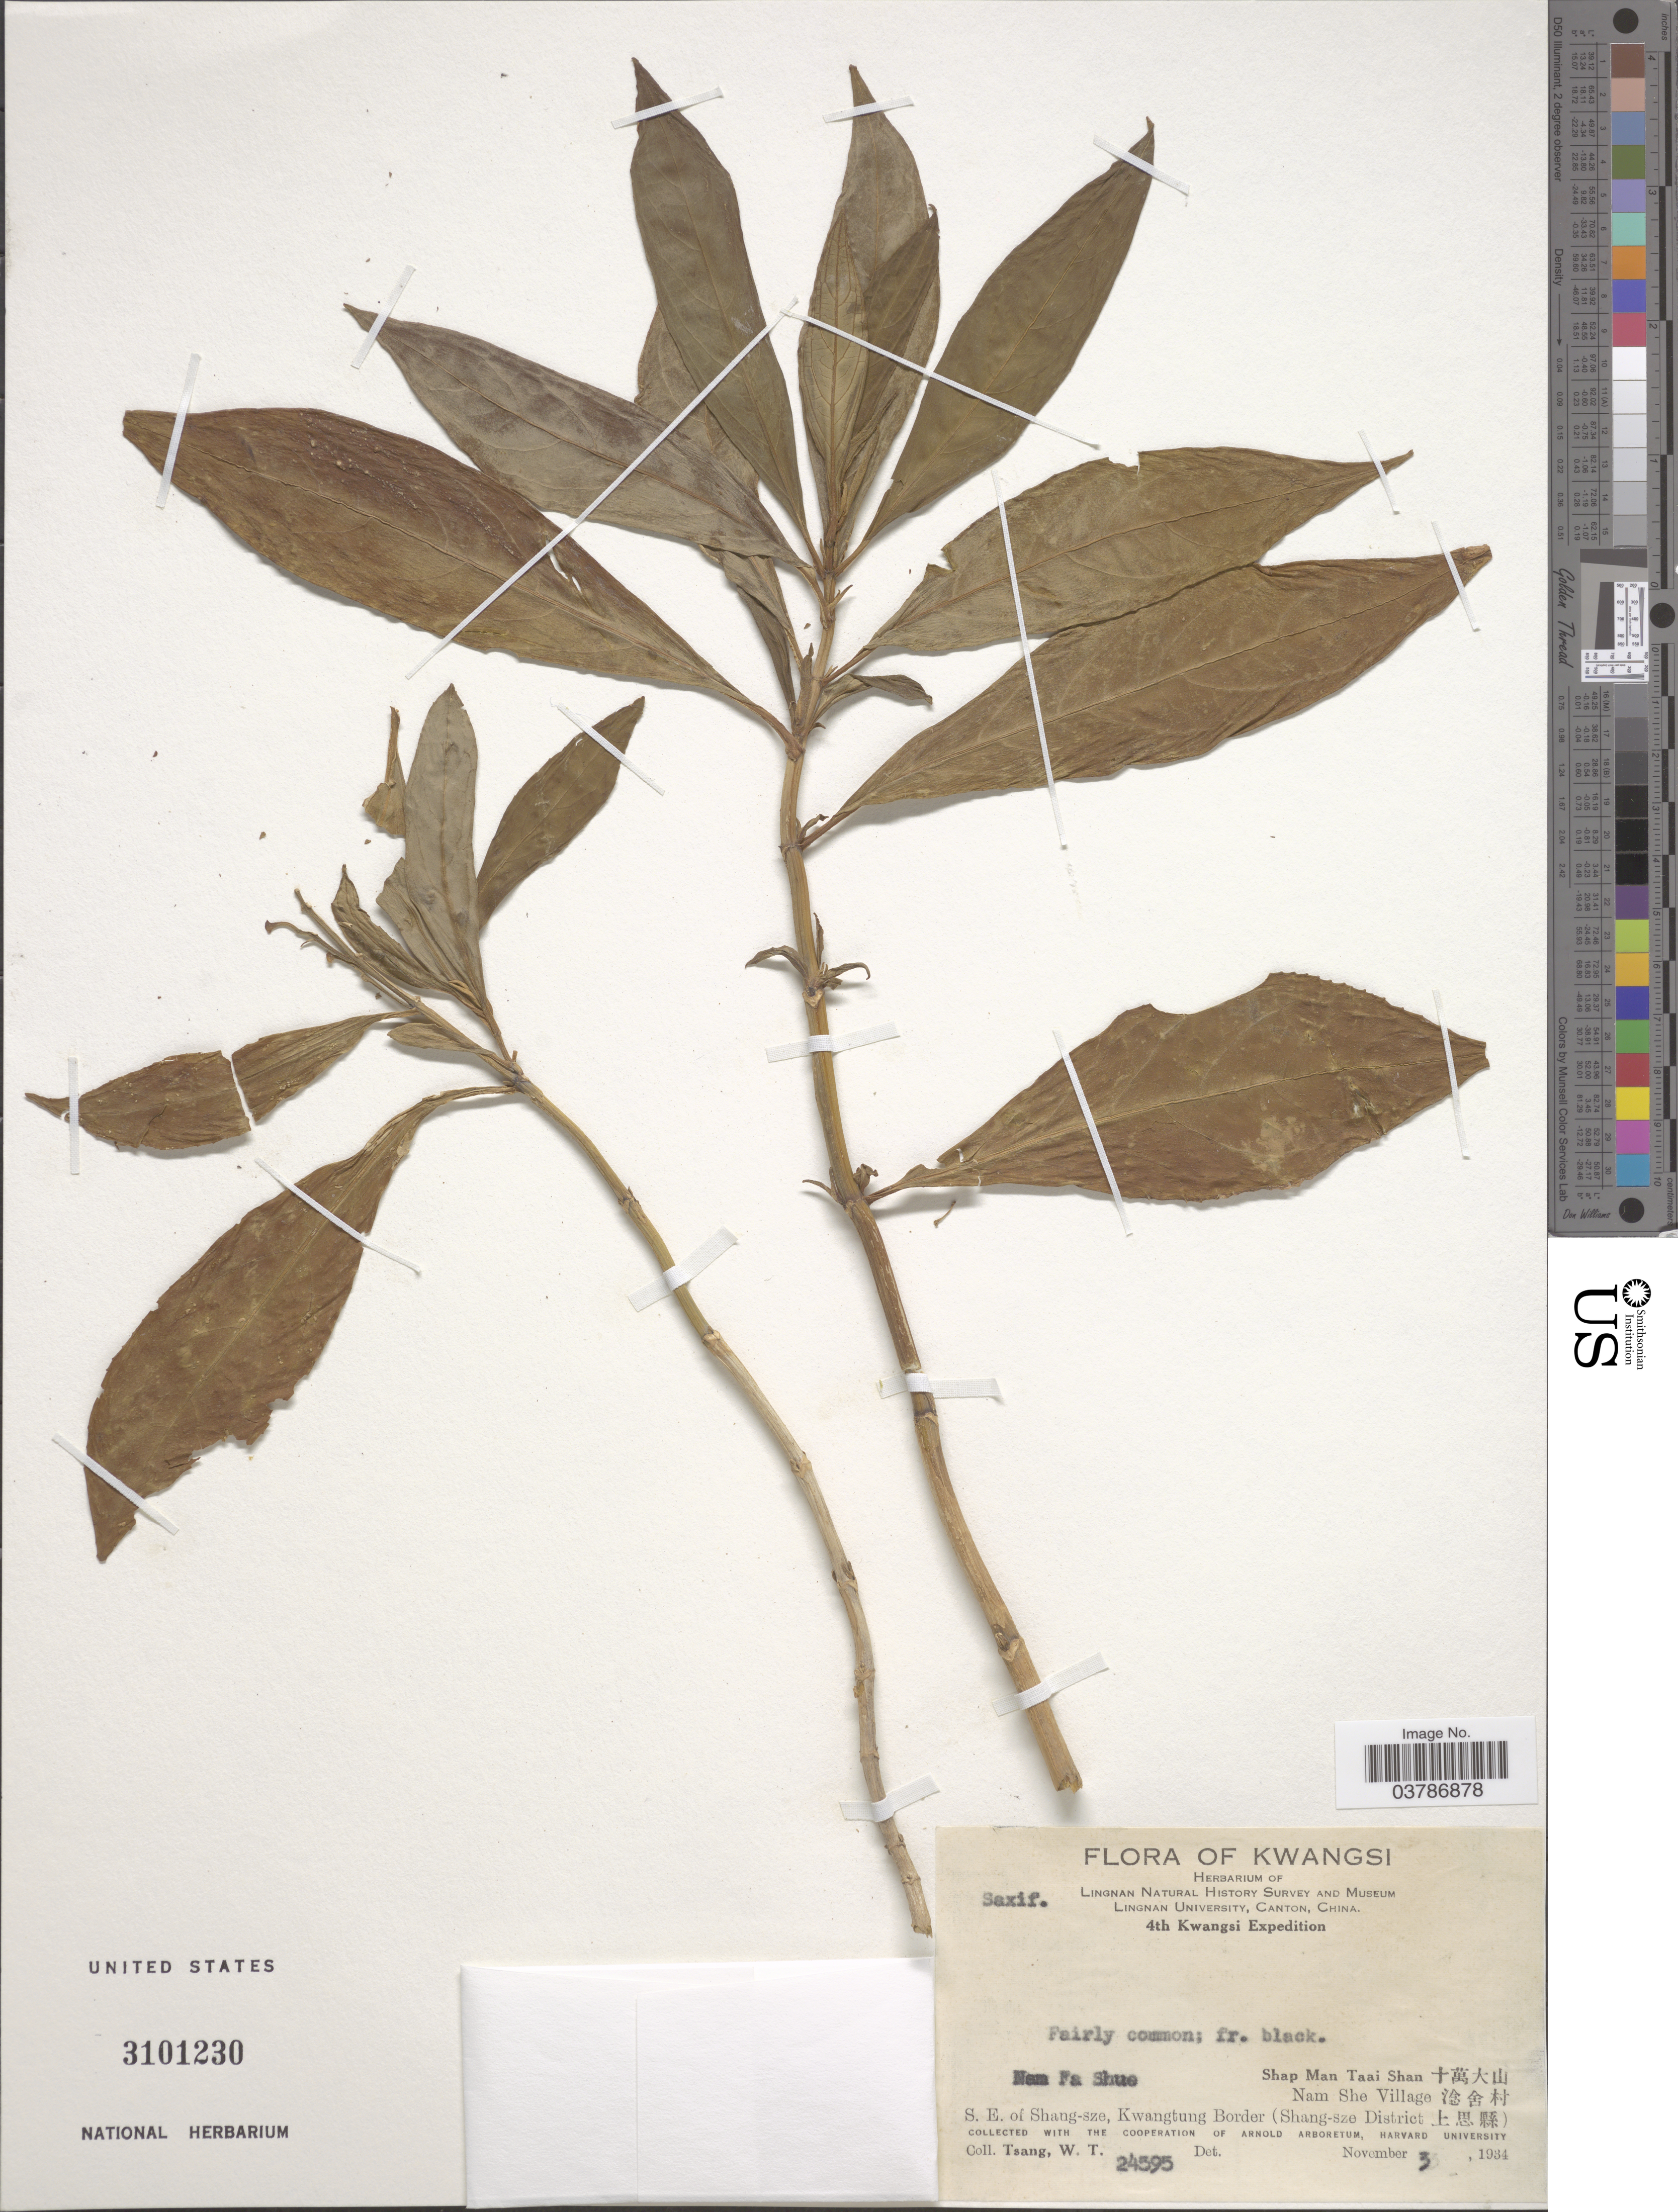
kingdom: Plantae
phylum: Tracheophyta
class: Magnoliopsida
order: Saxifragales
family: Saxifragaceae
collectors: W. T. Tsang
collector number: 24595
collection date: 1934-11-03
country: China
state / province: Guangxi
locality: Kwangsi. Nam Fa Shue. Shap Man Taai Shan X. Nam She Village X. S.E. of Shang-sze, Kwangtung Border (Shang-ze District X).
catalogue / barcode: US 3101230